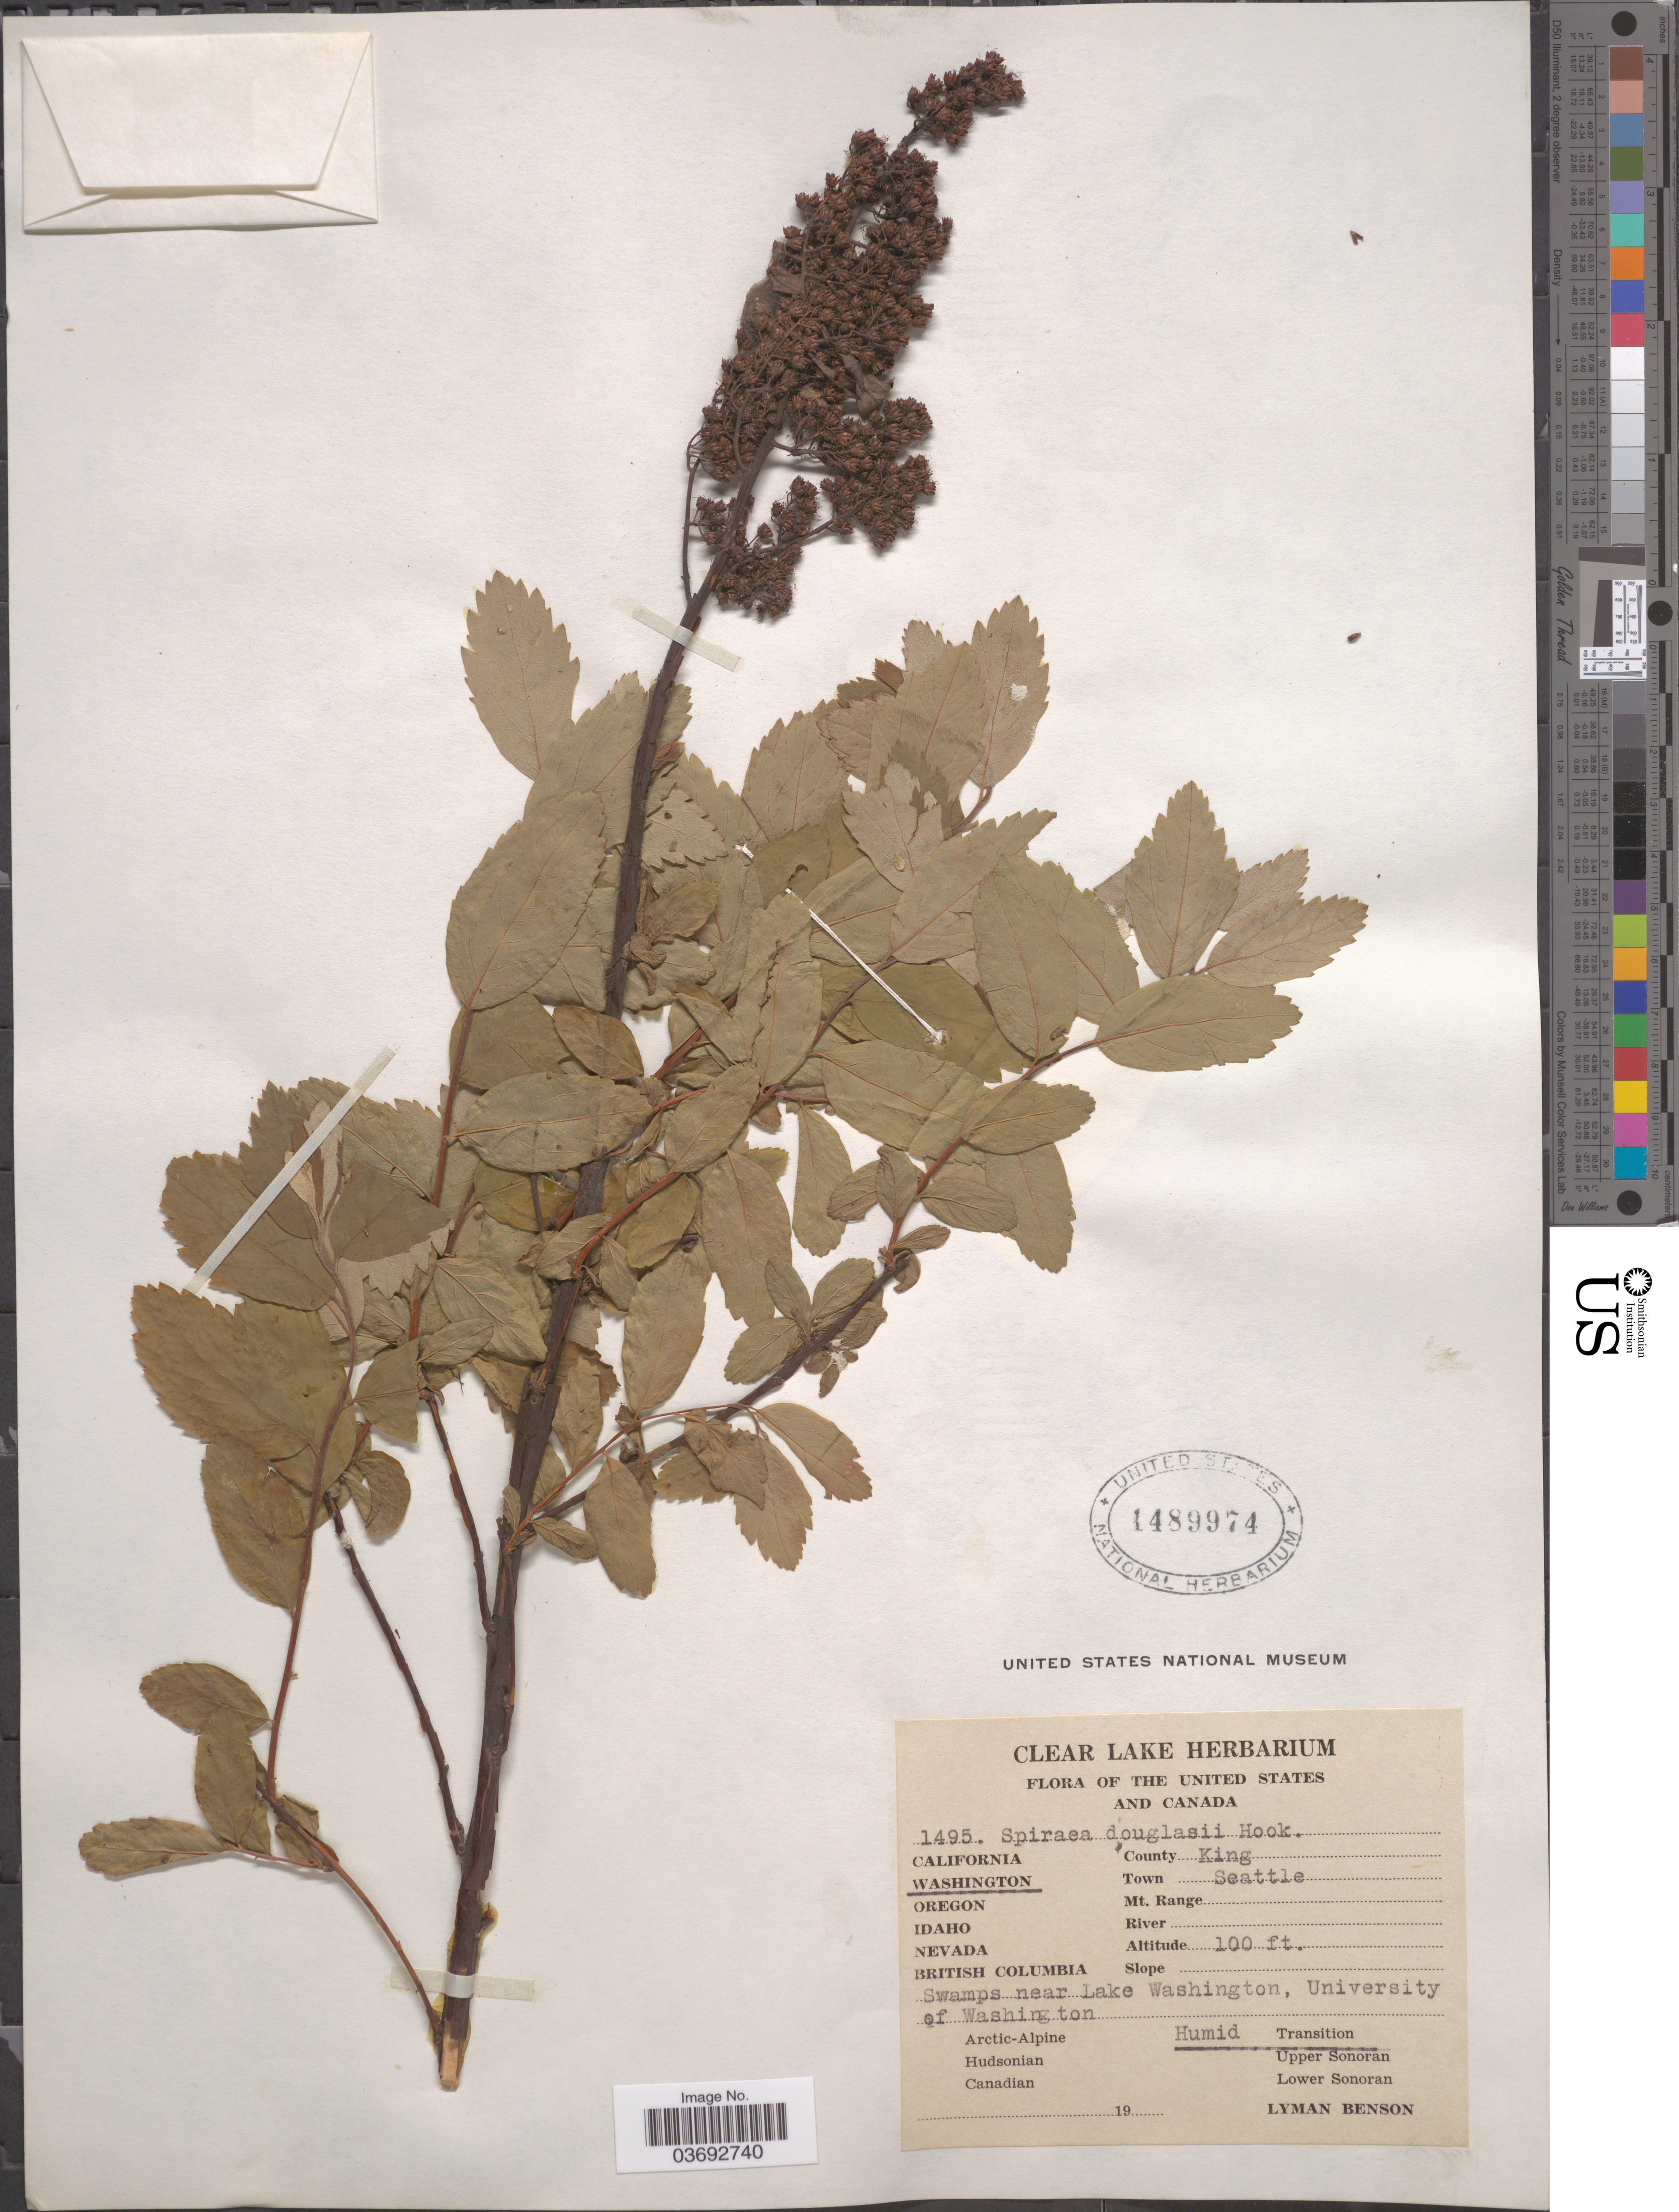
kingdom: Plantae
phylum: Tracheophyta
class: Magnoliopsida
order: Rosales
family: Rosaceae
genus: Spiraea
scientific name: Spiraea menziesii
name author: Hook.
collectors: L. D. Benson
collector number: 1495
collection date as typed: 19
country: United States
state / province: Washington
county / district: King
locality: County King. Town Seattle. Swamps near Lake Washington, University of Washington. Humid Transition.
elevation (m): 30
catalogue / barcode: US 1489974